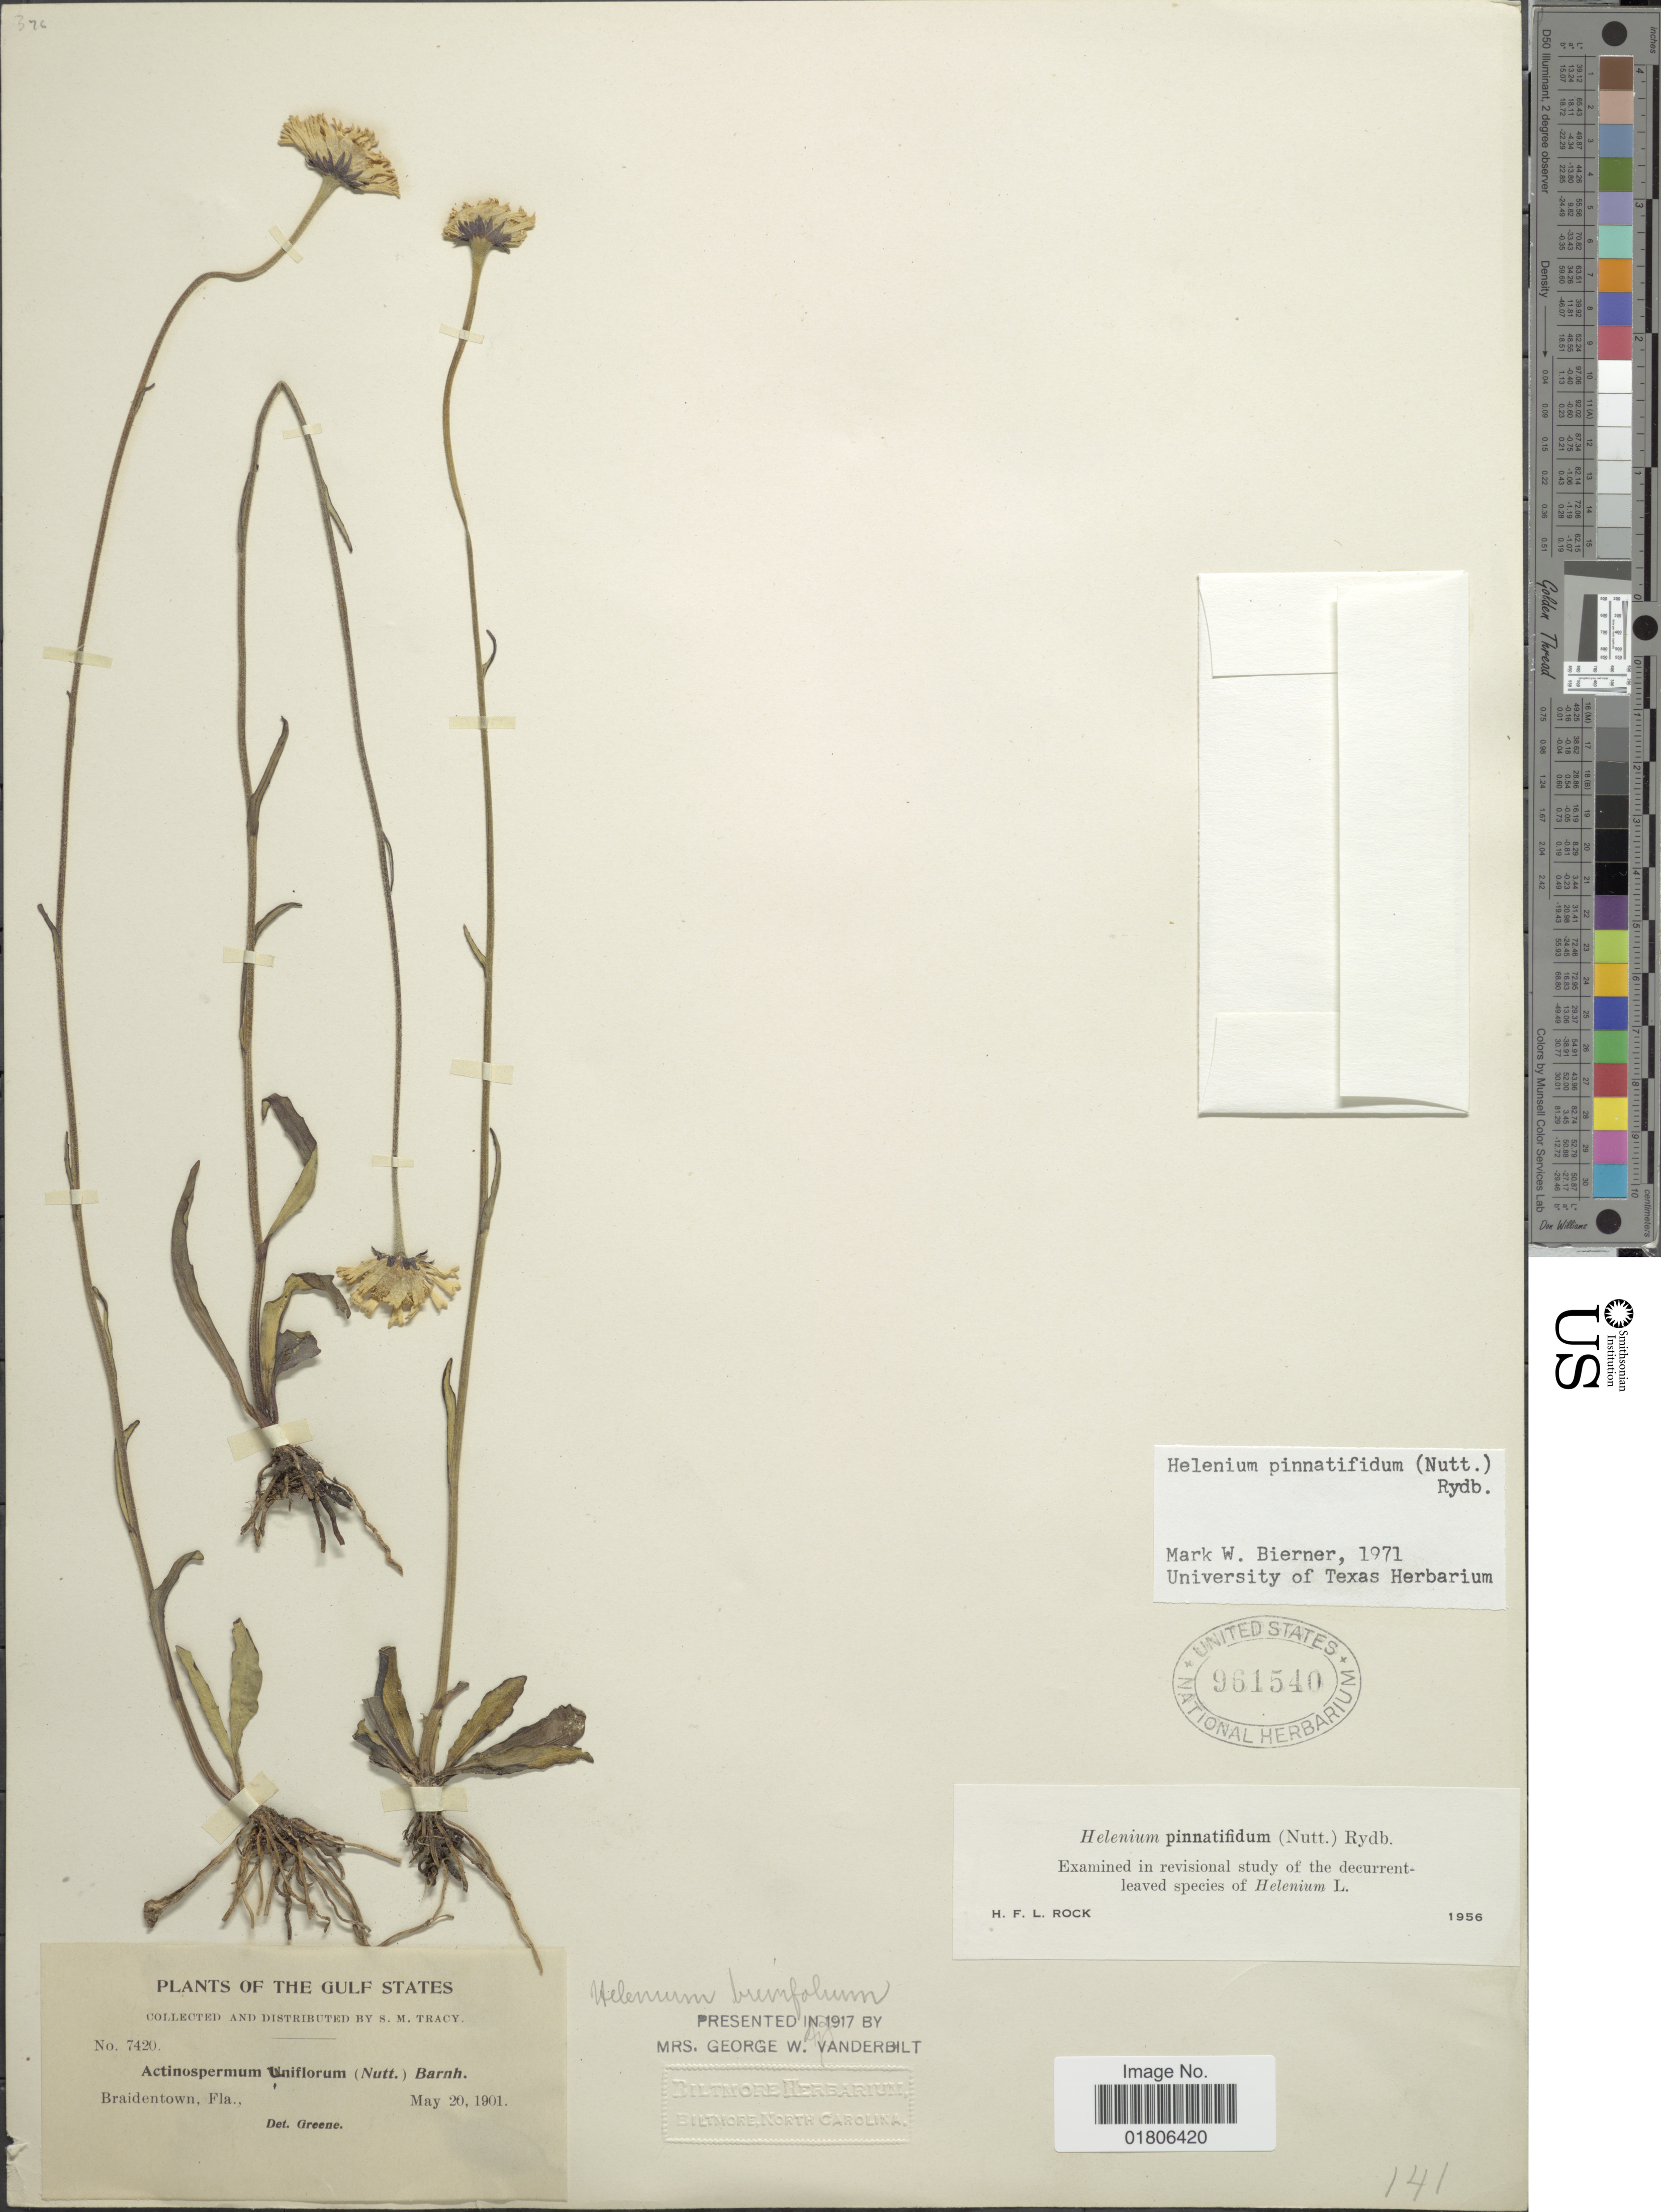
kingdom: Plantae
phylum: Tracheophyta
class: Magnoliopsida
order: Asterales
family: Asteraceae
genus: Helenium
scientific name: Helenium pinnatifidum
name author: (Schwein. ex Nutt.) Rydb.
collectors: S. M. Tracy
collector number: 7420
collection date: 1901-05-20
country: United States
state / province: Florida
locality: The Gulf States, Braidentown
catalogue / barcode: US 961540